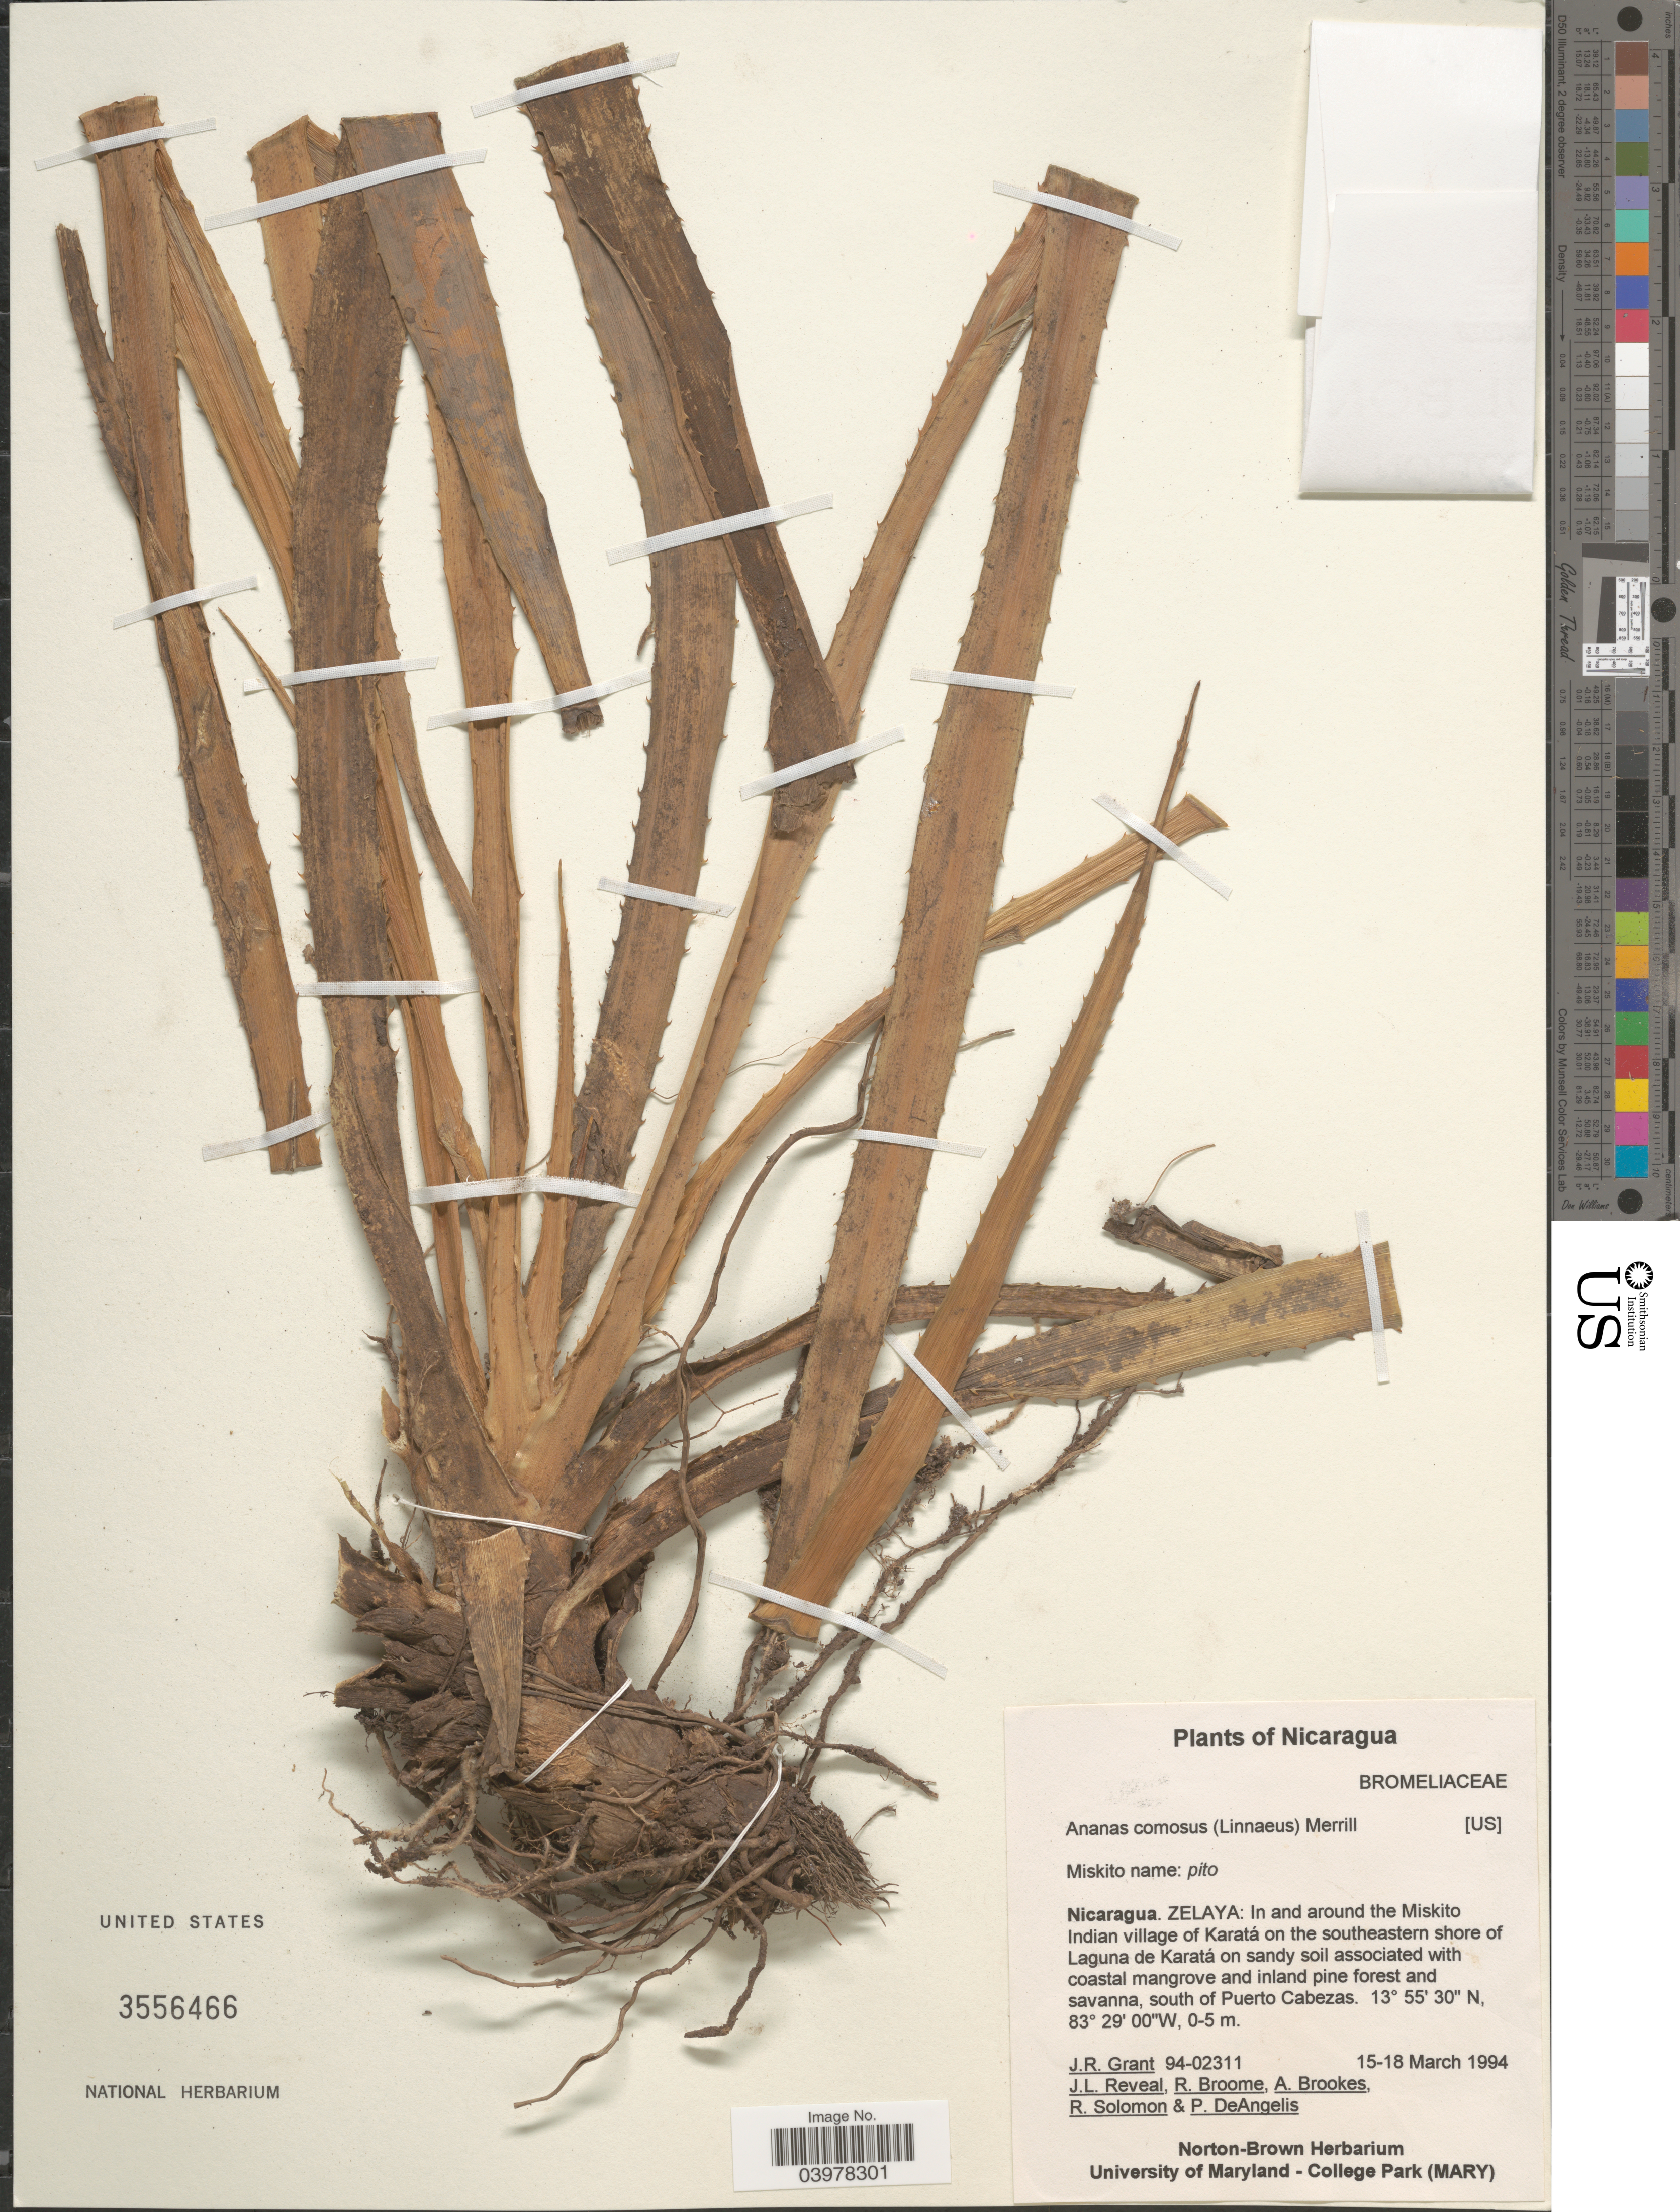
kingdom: Plantae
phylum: Tracheophyta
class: Liliopsida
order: Poales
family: Bromeliaceae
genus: Ananas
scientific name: Ananas comosus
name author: (L.) Merr.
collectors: J. Grant, J. L. Reveal, R. Broome, A. Brookes & et al.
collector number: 94-02311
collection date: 1994-03-15/1994-03-18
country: Nicaragua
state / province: Atlántico Norte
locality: Zelaya: In and around the Miskito Indian village of Karatá on the southeastern shore of Laguna de Karatá on sandy soil associated with coastal mangrove and inland pine forest and savanna, south of Puerto Cabezas.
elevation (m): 0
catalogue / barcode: US 3556466